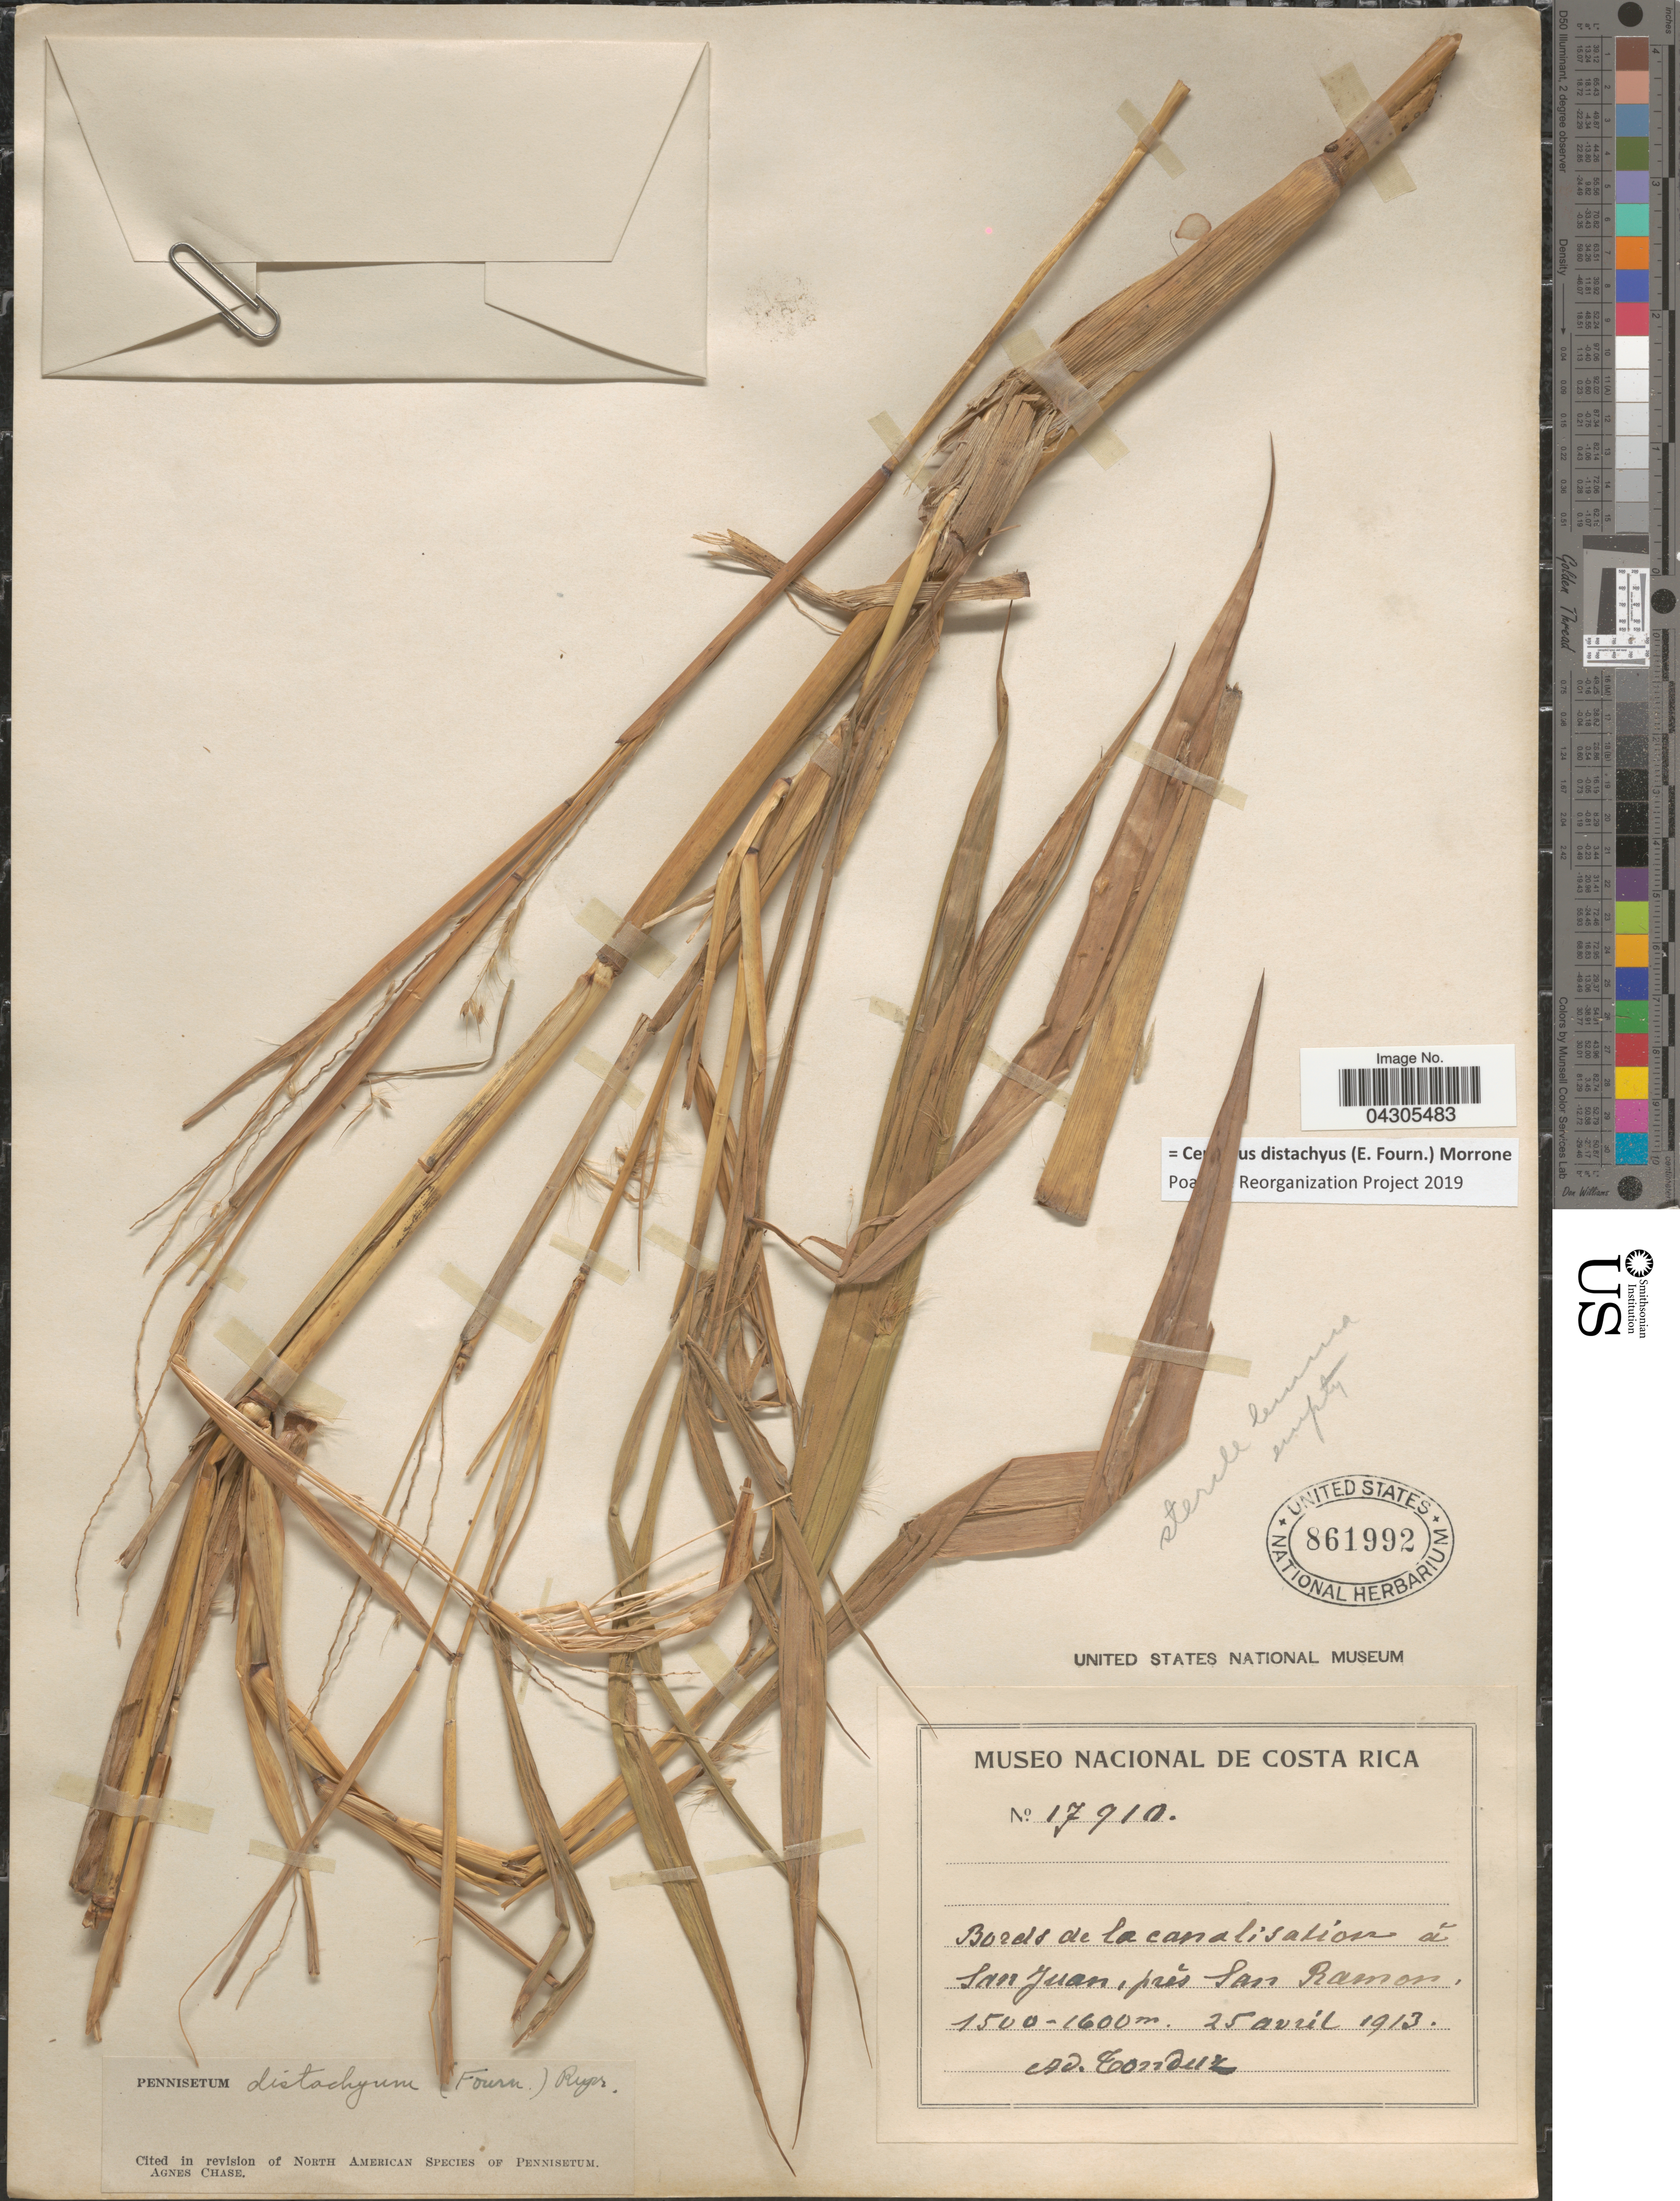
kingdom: Plantae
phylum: Tracheophyta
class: Liliopsida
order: Poales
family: Poaceae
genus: Cenchrus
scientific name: Cenchrus distachyus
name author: (E. Fourn.) Morrone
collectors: A. Tonduz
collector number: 17910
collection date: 1913-04-25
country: Costa Rica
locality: Bords de la canalisation á San Juan, près San Ramon.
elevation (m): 1500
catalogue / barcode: US 861992